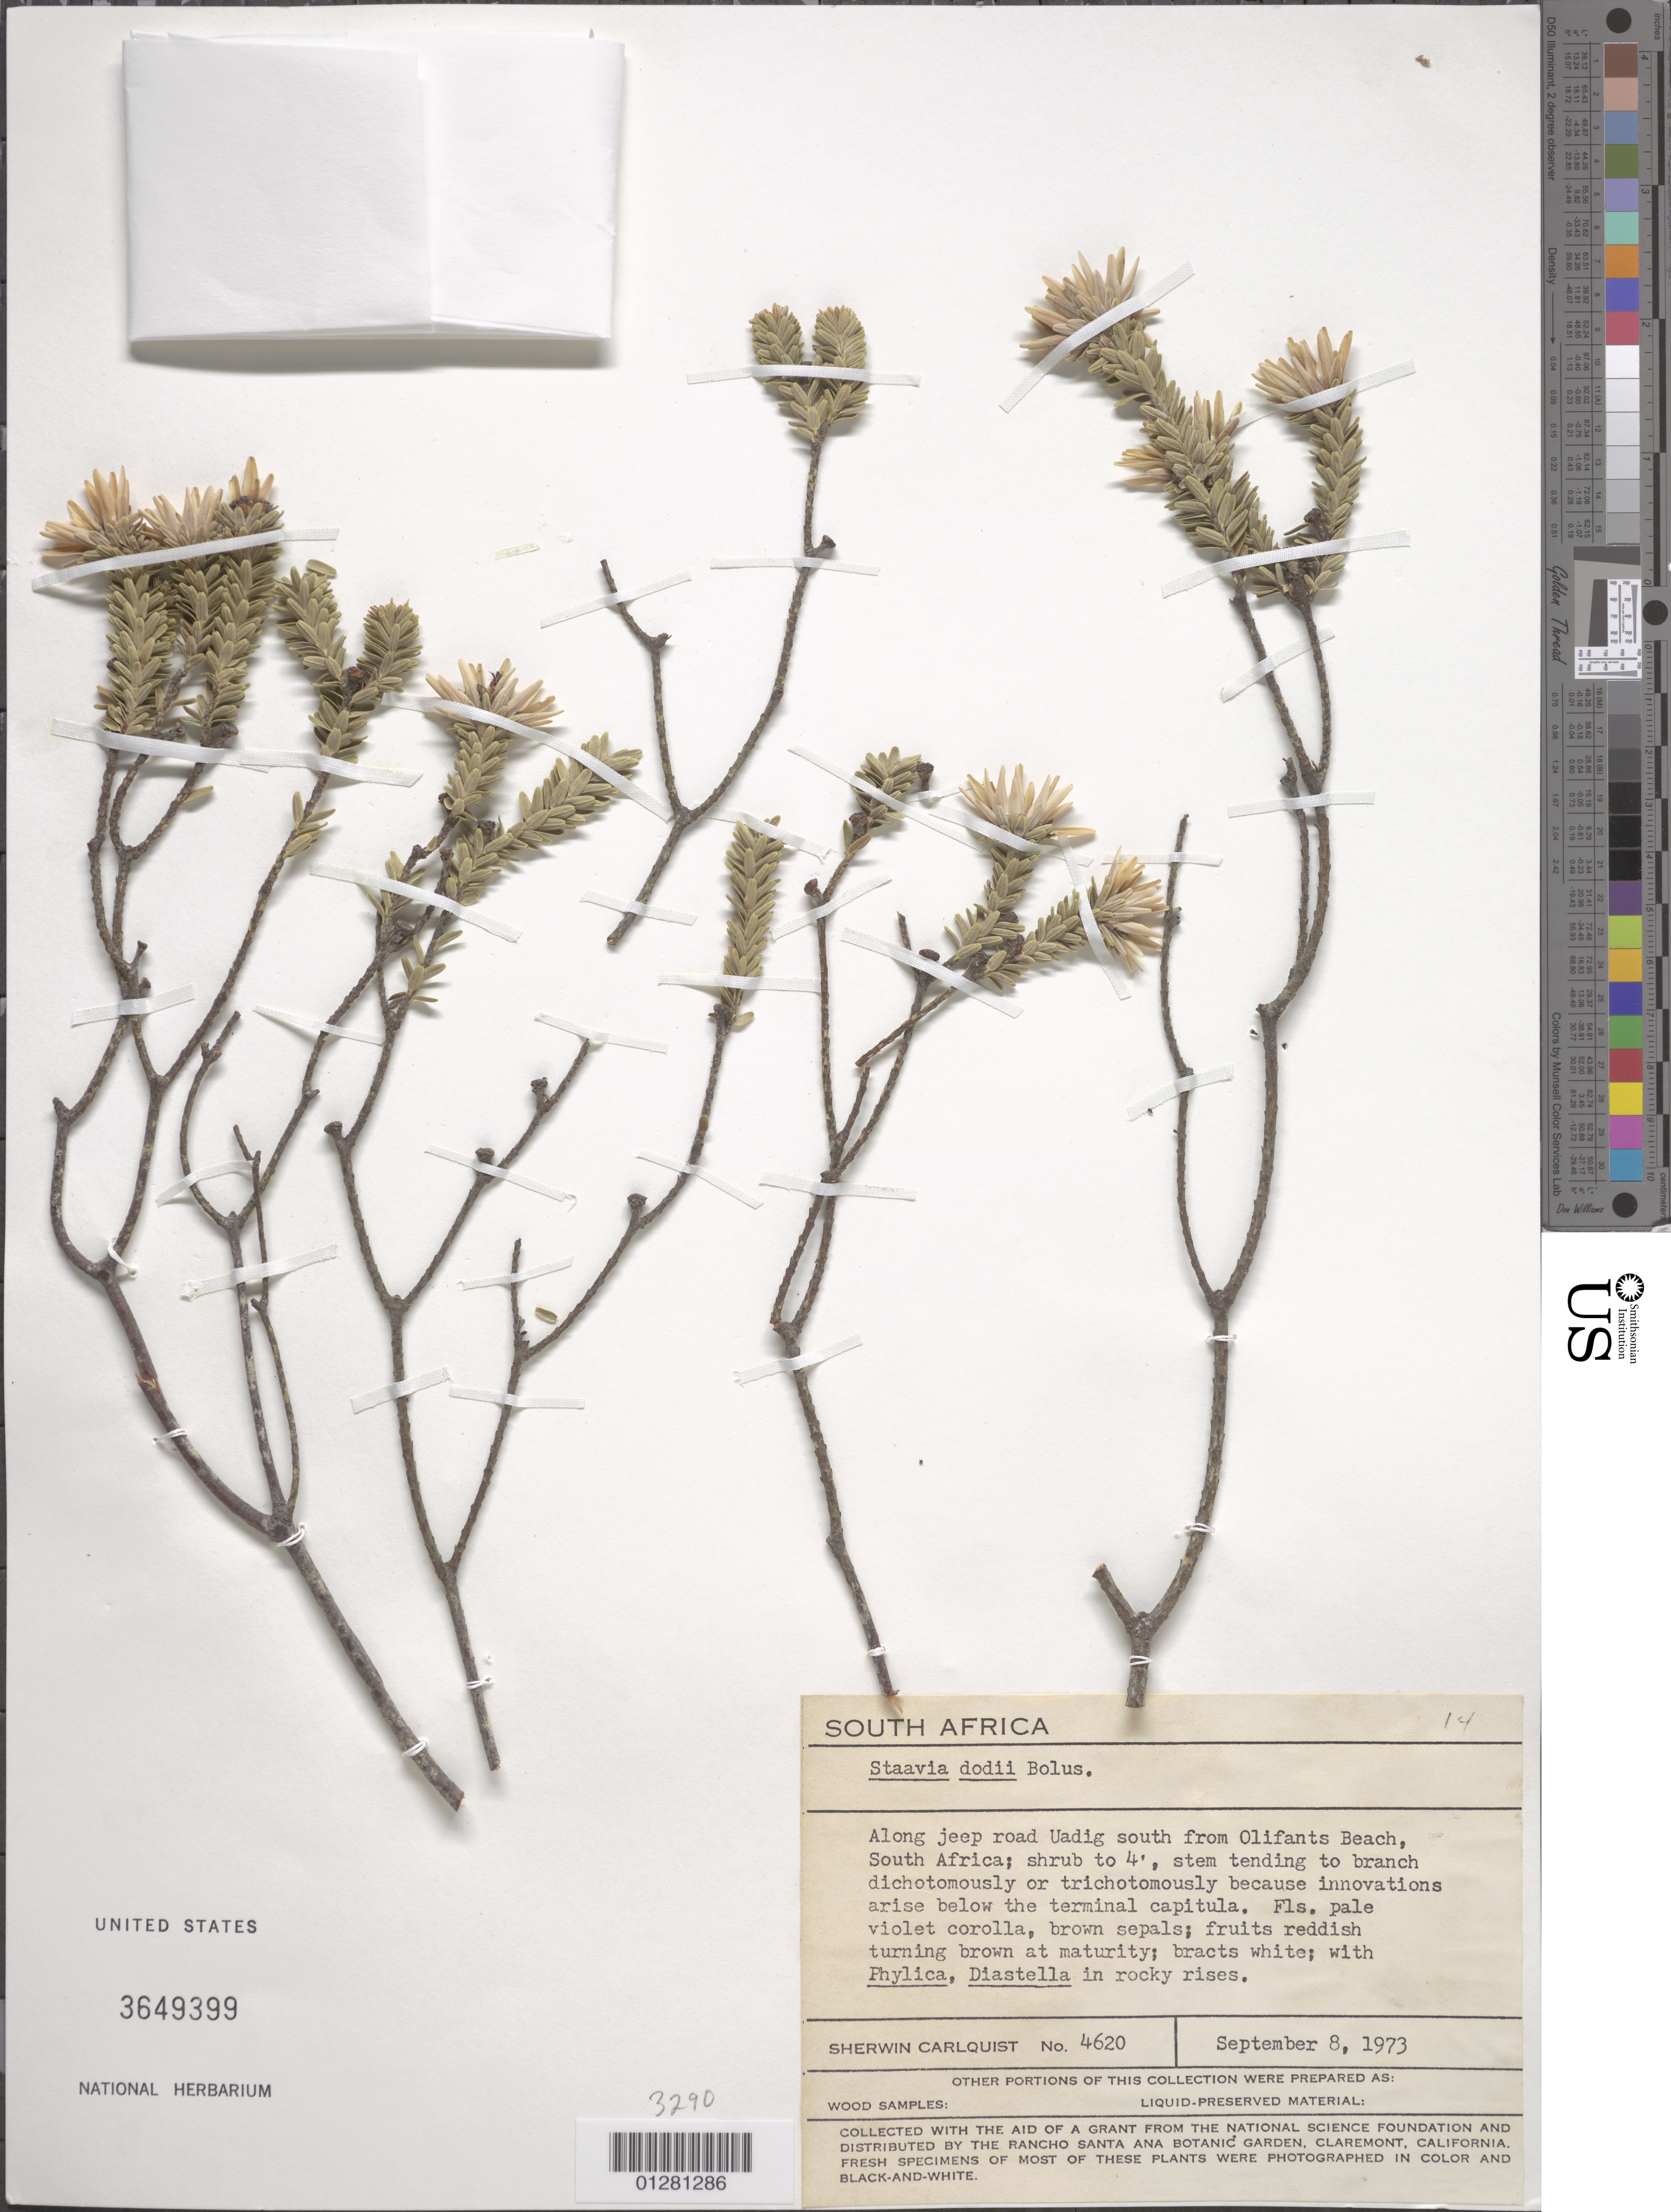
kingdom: Plantae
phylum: Tracheophyta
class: Magnoliopsida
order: Bruniales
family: Bruniaceae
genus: Staavia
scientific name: Staavia dodii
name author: Bolus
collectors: S. Carlquist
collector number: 4620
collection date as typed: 8 Sep 1973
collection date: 1973-09-08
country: South Africa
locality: Along jeep road Uadig S from Olifants Beach.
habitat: Shrub.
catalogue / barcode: US 3649399